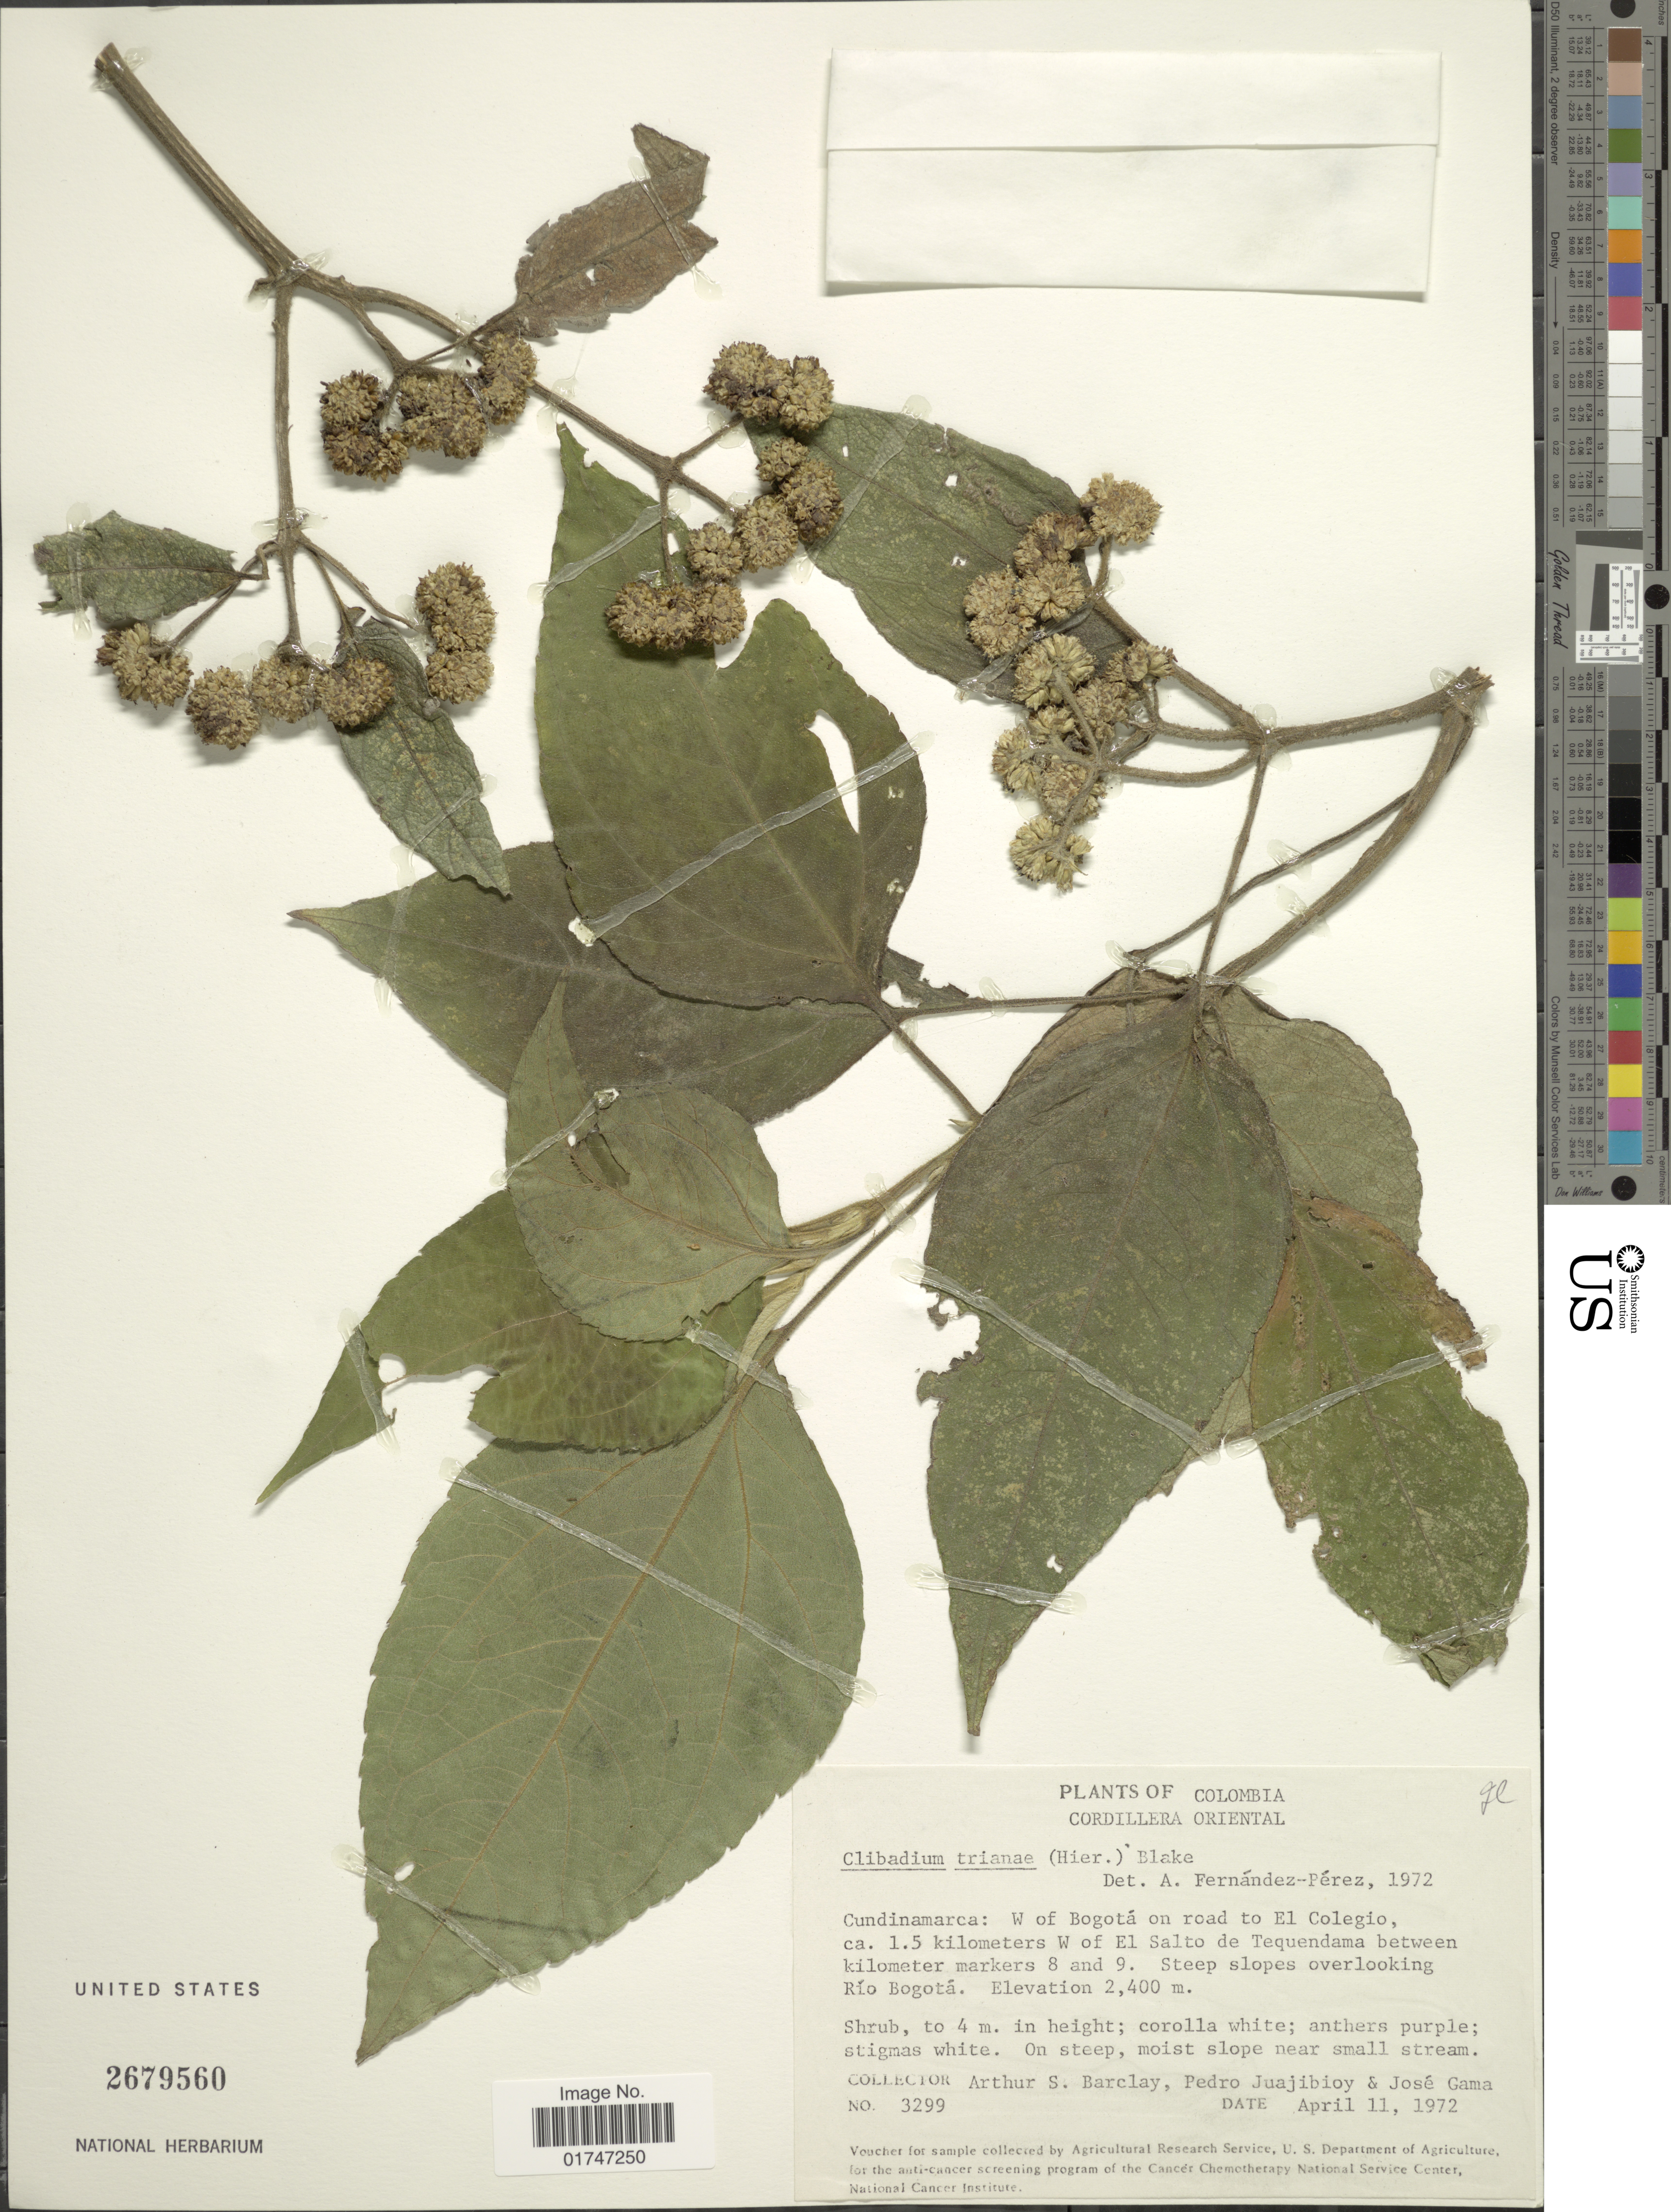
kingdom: Plantae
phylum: Tracheophyta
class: Magnoliopsida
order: Asterales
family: Asteraceae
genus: Clibadium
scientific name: Clibadium trianae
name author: (Hieron.) S.F. Blake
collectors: A. S. Barclay, P. Juajibioy & J. Gama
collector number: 3299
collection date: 1972-04-11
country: Colombia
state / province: Cundinamarca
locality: Cordillera Oriental. Cundinamarca: W of Bogotá on road to El Colegio, ca. 1.5 kilometers W of El Salto de Tequendama between kilometer markers 8 and 9. Steep slopes overlooking Río Bogotá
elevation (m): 2400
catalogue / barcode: US 2679560